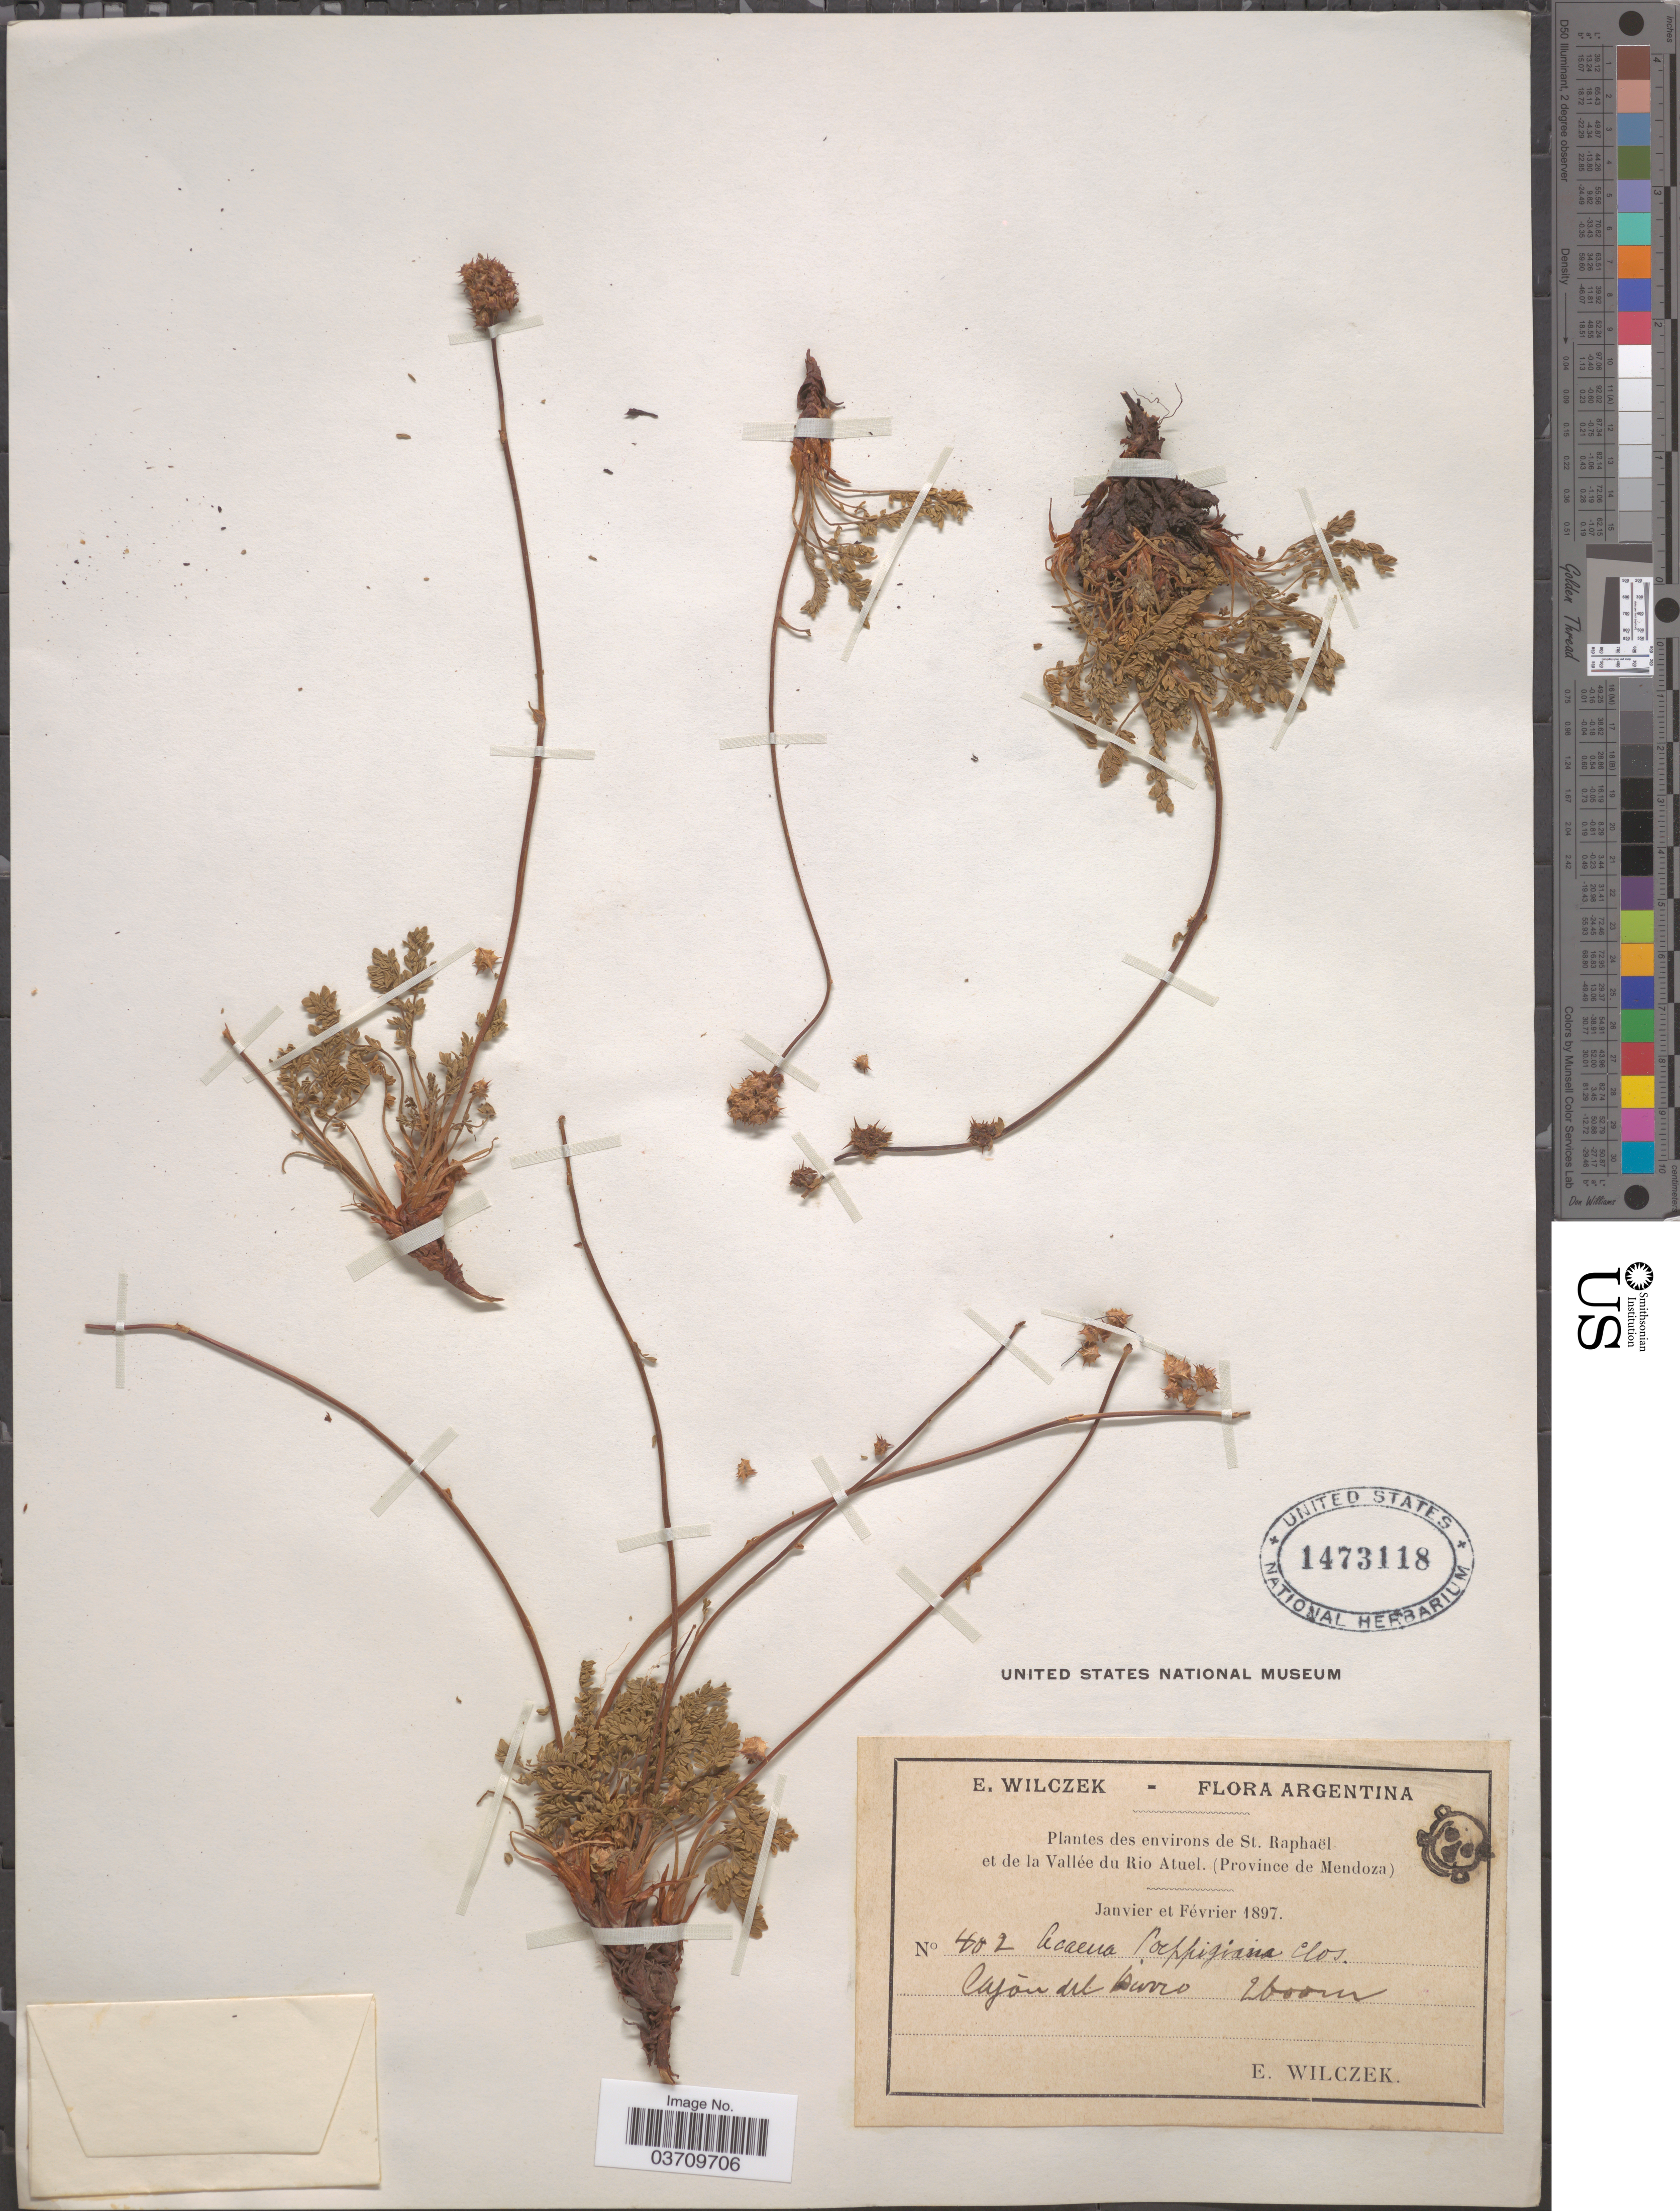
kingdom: Plantae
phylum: Tracheophyta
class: Magnoliopsida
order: Rosales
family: Rosaceae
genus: Acaena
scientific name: Acaena poeppigiana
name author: Gay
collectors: E. Wilczek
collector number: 402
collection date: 1897-01/1897-02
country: Argentina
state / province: Mendoza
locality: Environs de St. Raphaël et de la Vallée du Rio Atuel. Cajon del Burro.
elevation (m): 2600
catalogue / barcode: US 1473118